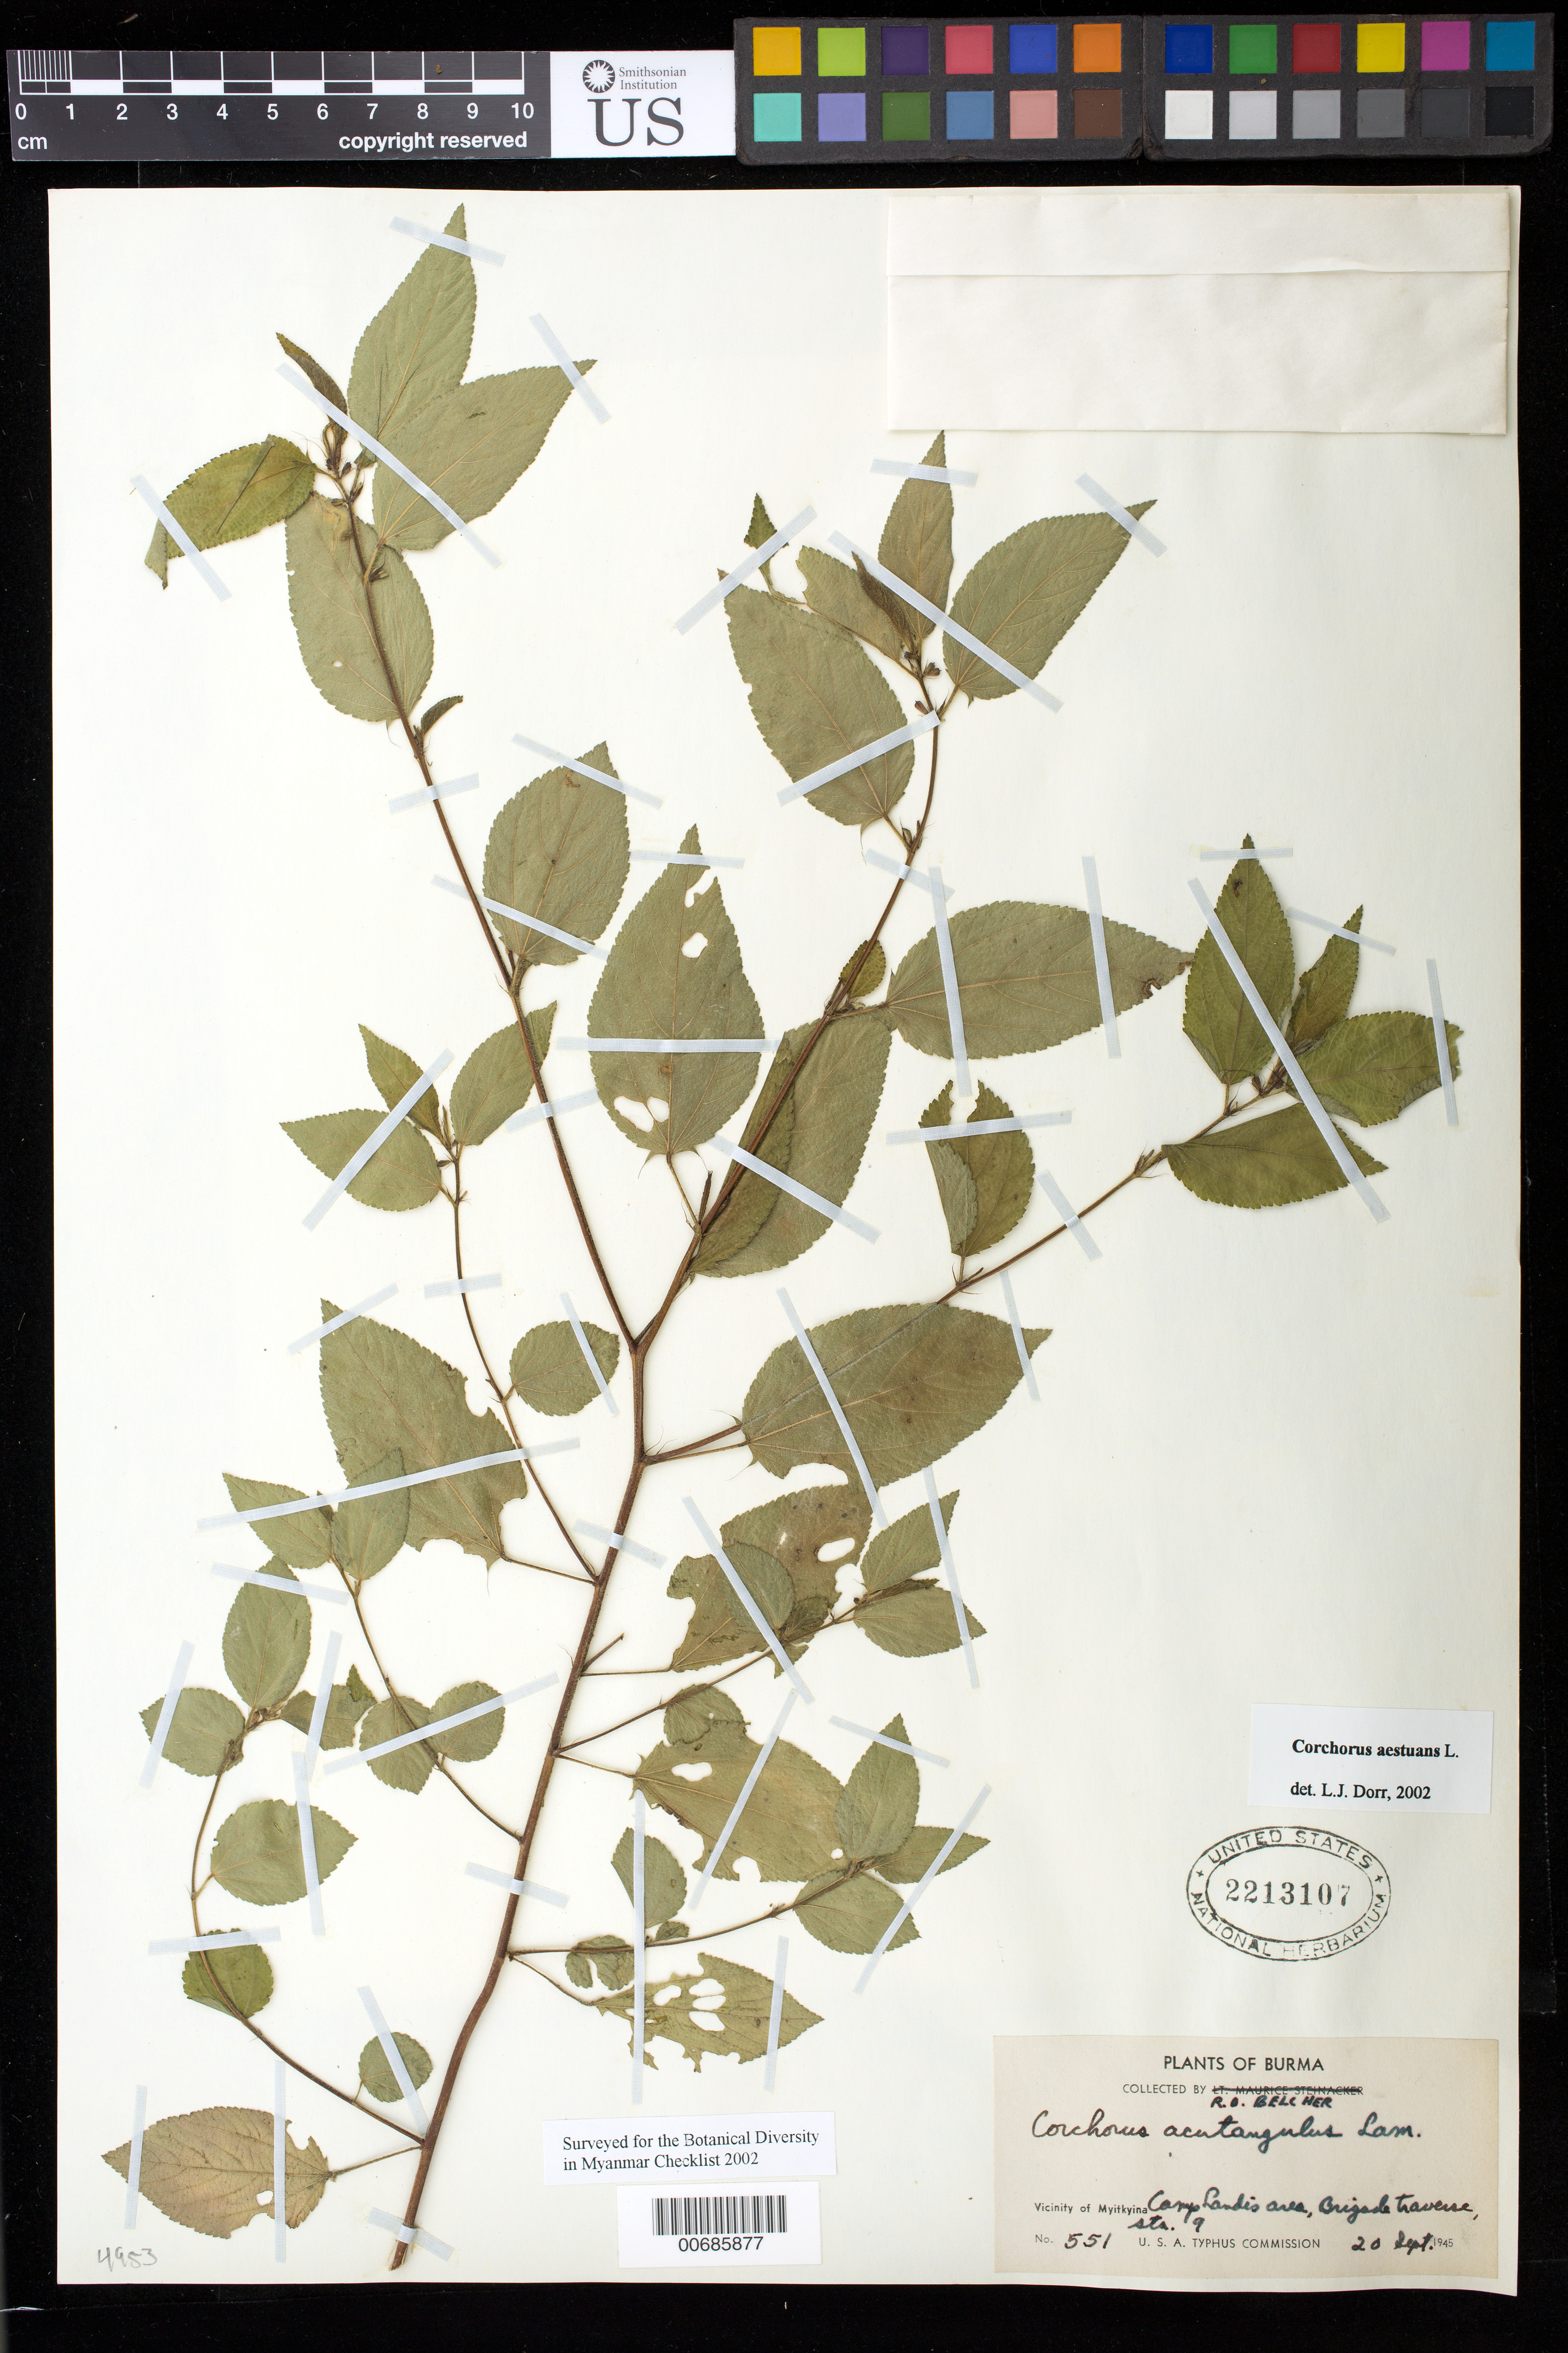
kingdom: Plantae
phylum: Tracheophyta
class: Magnoliopsida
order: Malvales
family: Malvaceae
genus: Corchorus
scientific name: Corchorus aestuans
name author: L.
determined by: Dorr, L. J., (BOT), Smithsonian Institution - National Museum of Natural History (UNITED STATES)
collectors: R. Belcher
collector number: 551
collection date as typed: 20 Sep 1945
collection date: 1945-09-20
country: Myanmar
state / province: Kachin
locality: Myitkyina, Camp Landis Area, Sta. 9, Brigade Traverse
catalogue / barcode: US 2213107